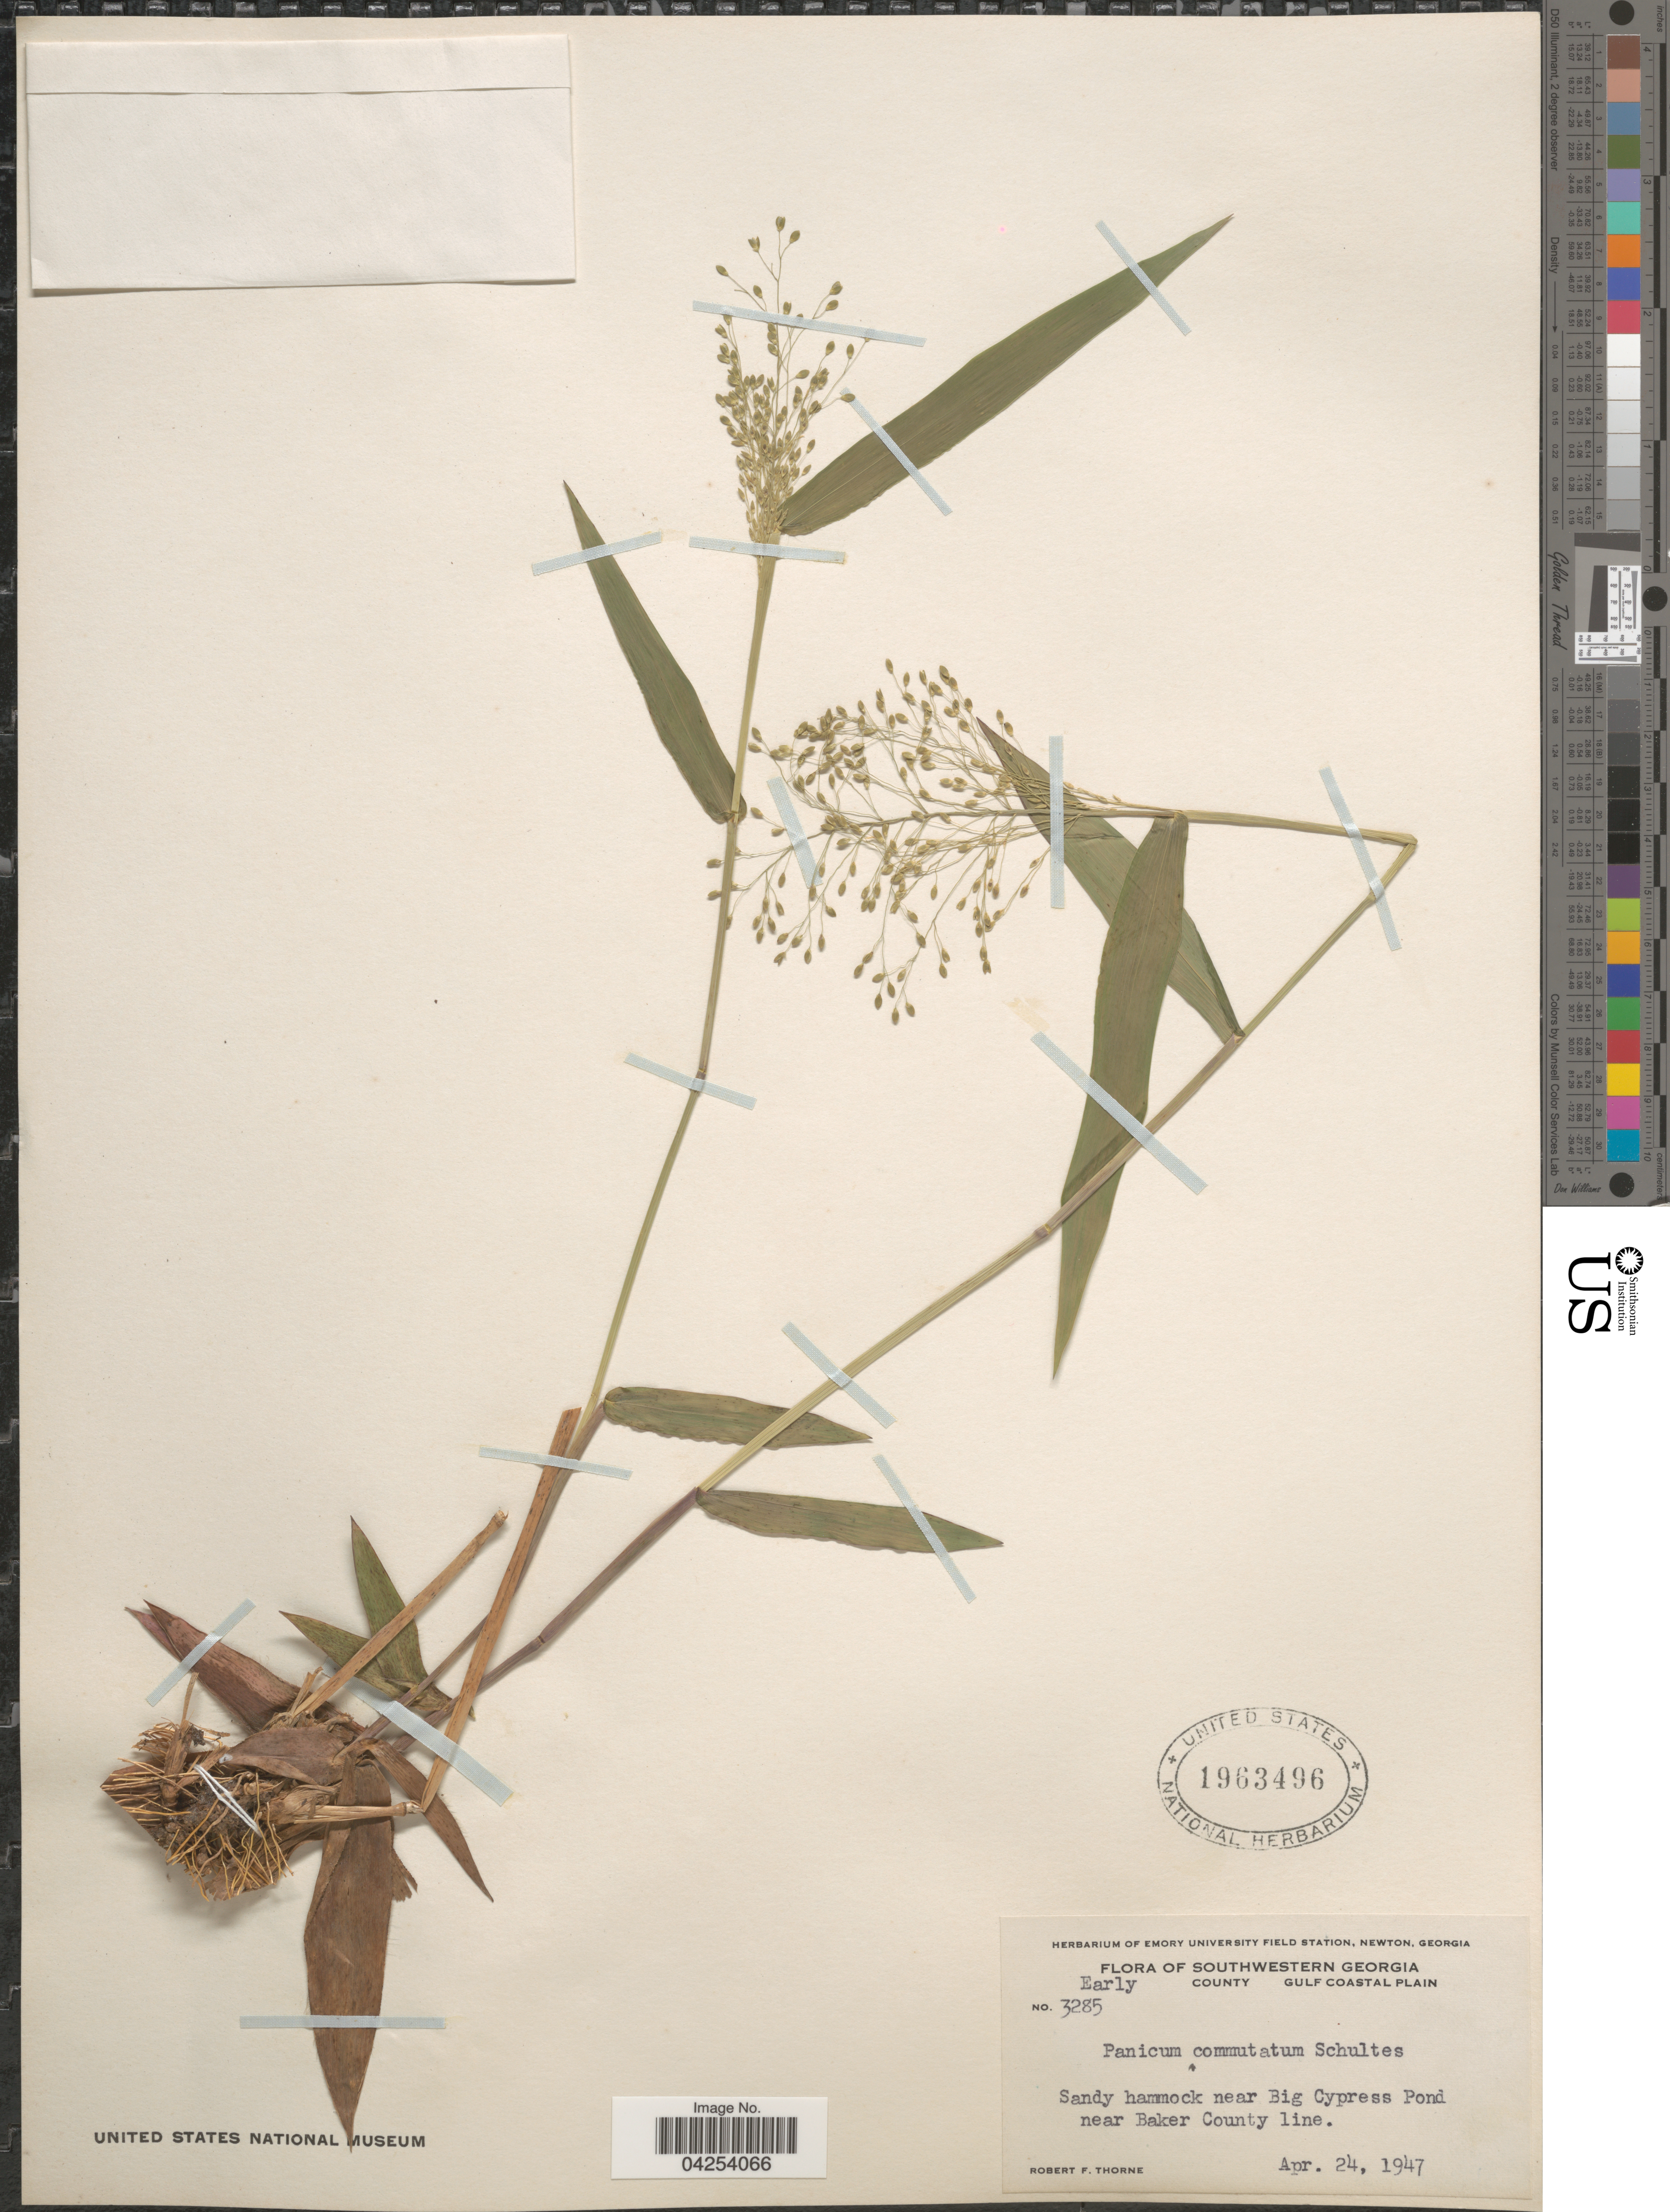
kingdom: Plantae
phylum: Tracheophyta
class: Liliopsida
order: Poales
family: Poaceae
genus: Dichanthelium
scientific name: Dichanthelium commutatum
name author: (Schult.) Gould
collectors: R. F. Thorne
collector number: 3285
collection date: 1947-04-24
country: United States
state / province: Georgia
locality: Southwestern Georgia. Early County Gulf Coastal Plain. Sandy hammock near Big Cypress Pond near Baker County line.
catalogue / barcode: US 1963496